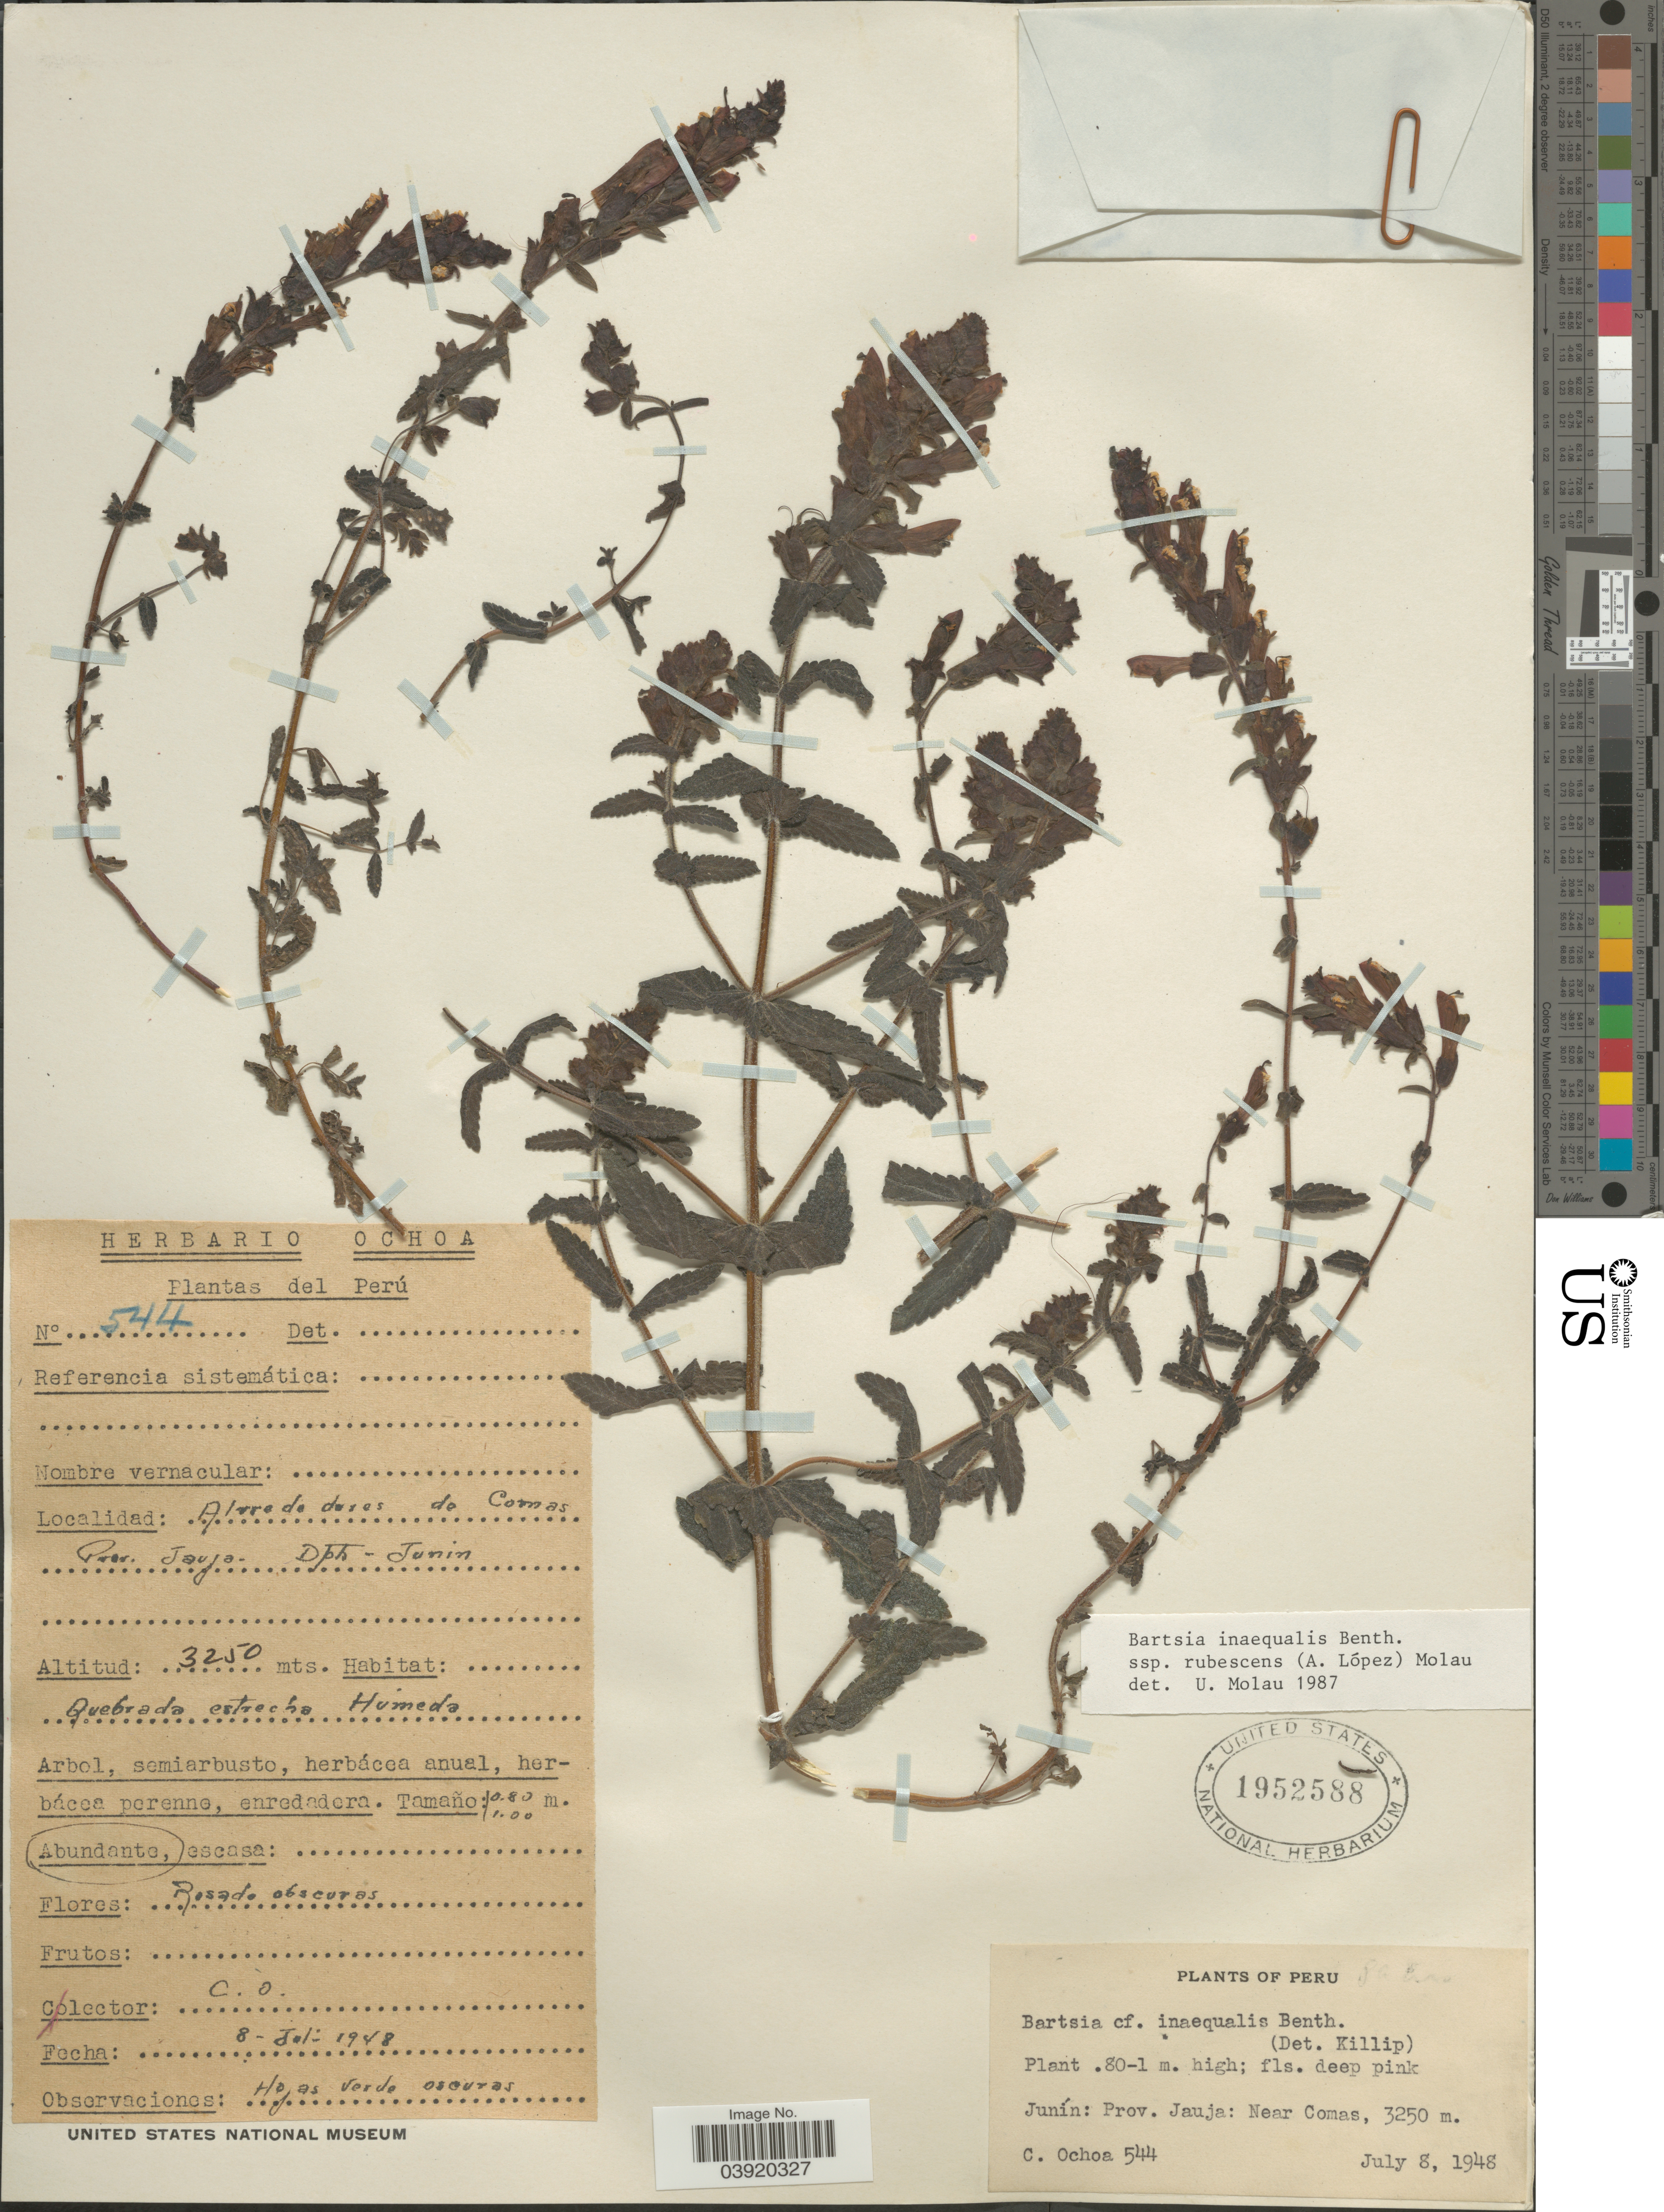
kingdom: Plantae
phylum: Tracheophyta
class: Magnoliopsida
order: Lamiales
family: Orobanchaceae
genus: Neobartsia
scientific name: Neobartsia inaequalis subsp. duripilis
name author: (Edwin) Uribe-Convers & Tank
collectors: C. Ochoa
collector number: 544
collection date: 1948-07-08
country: Peru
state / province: Junín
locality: Prov. Jauja: Near Comas. Dpto. Junin.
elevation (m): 3250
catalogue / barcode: US 1952588